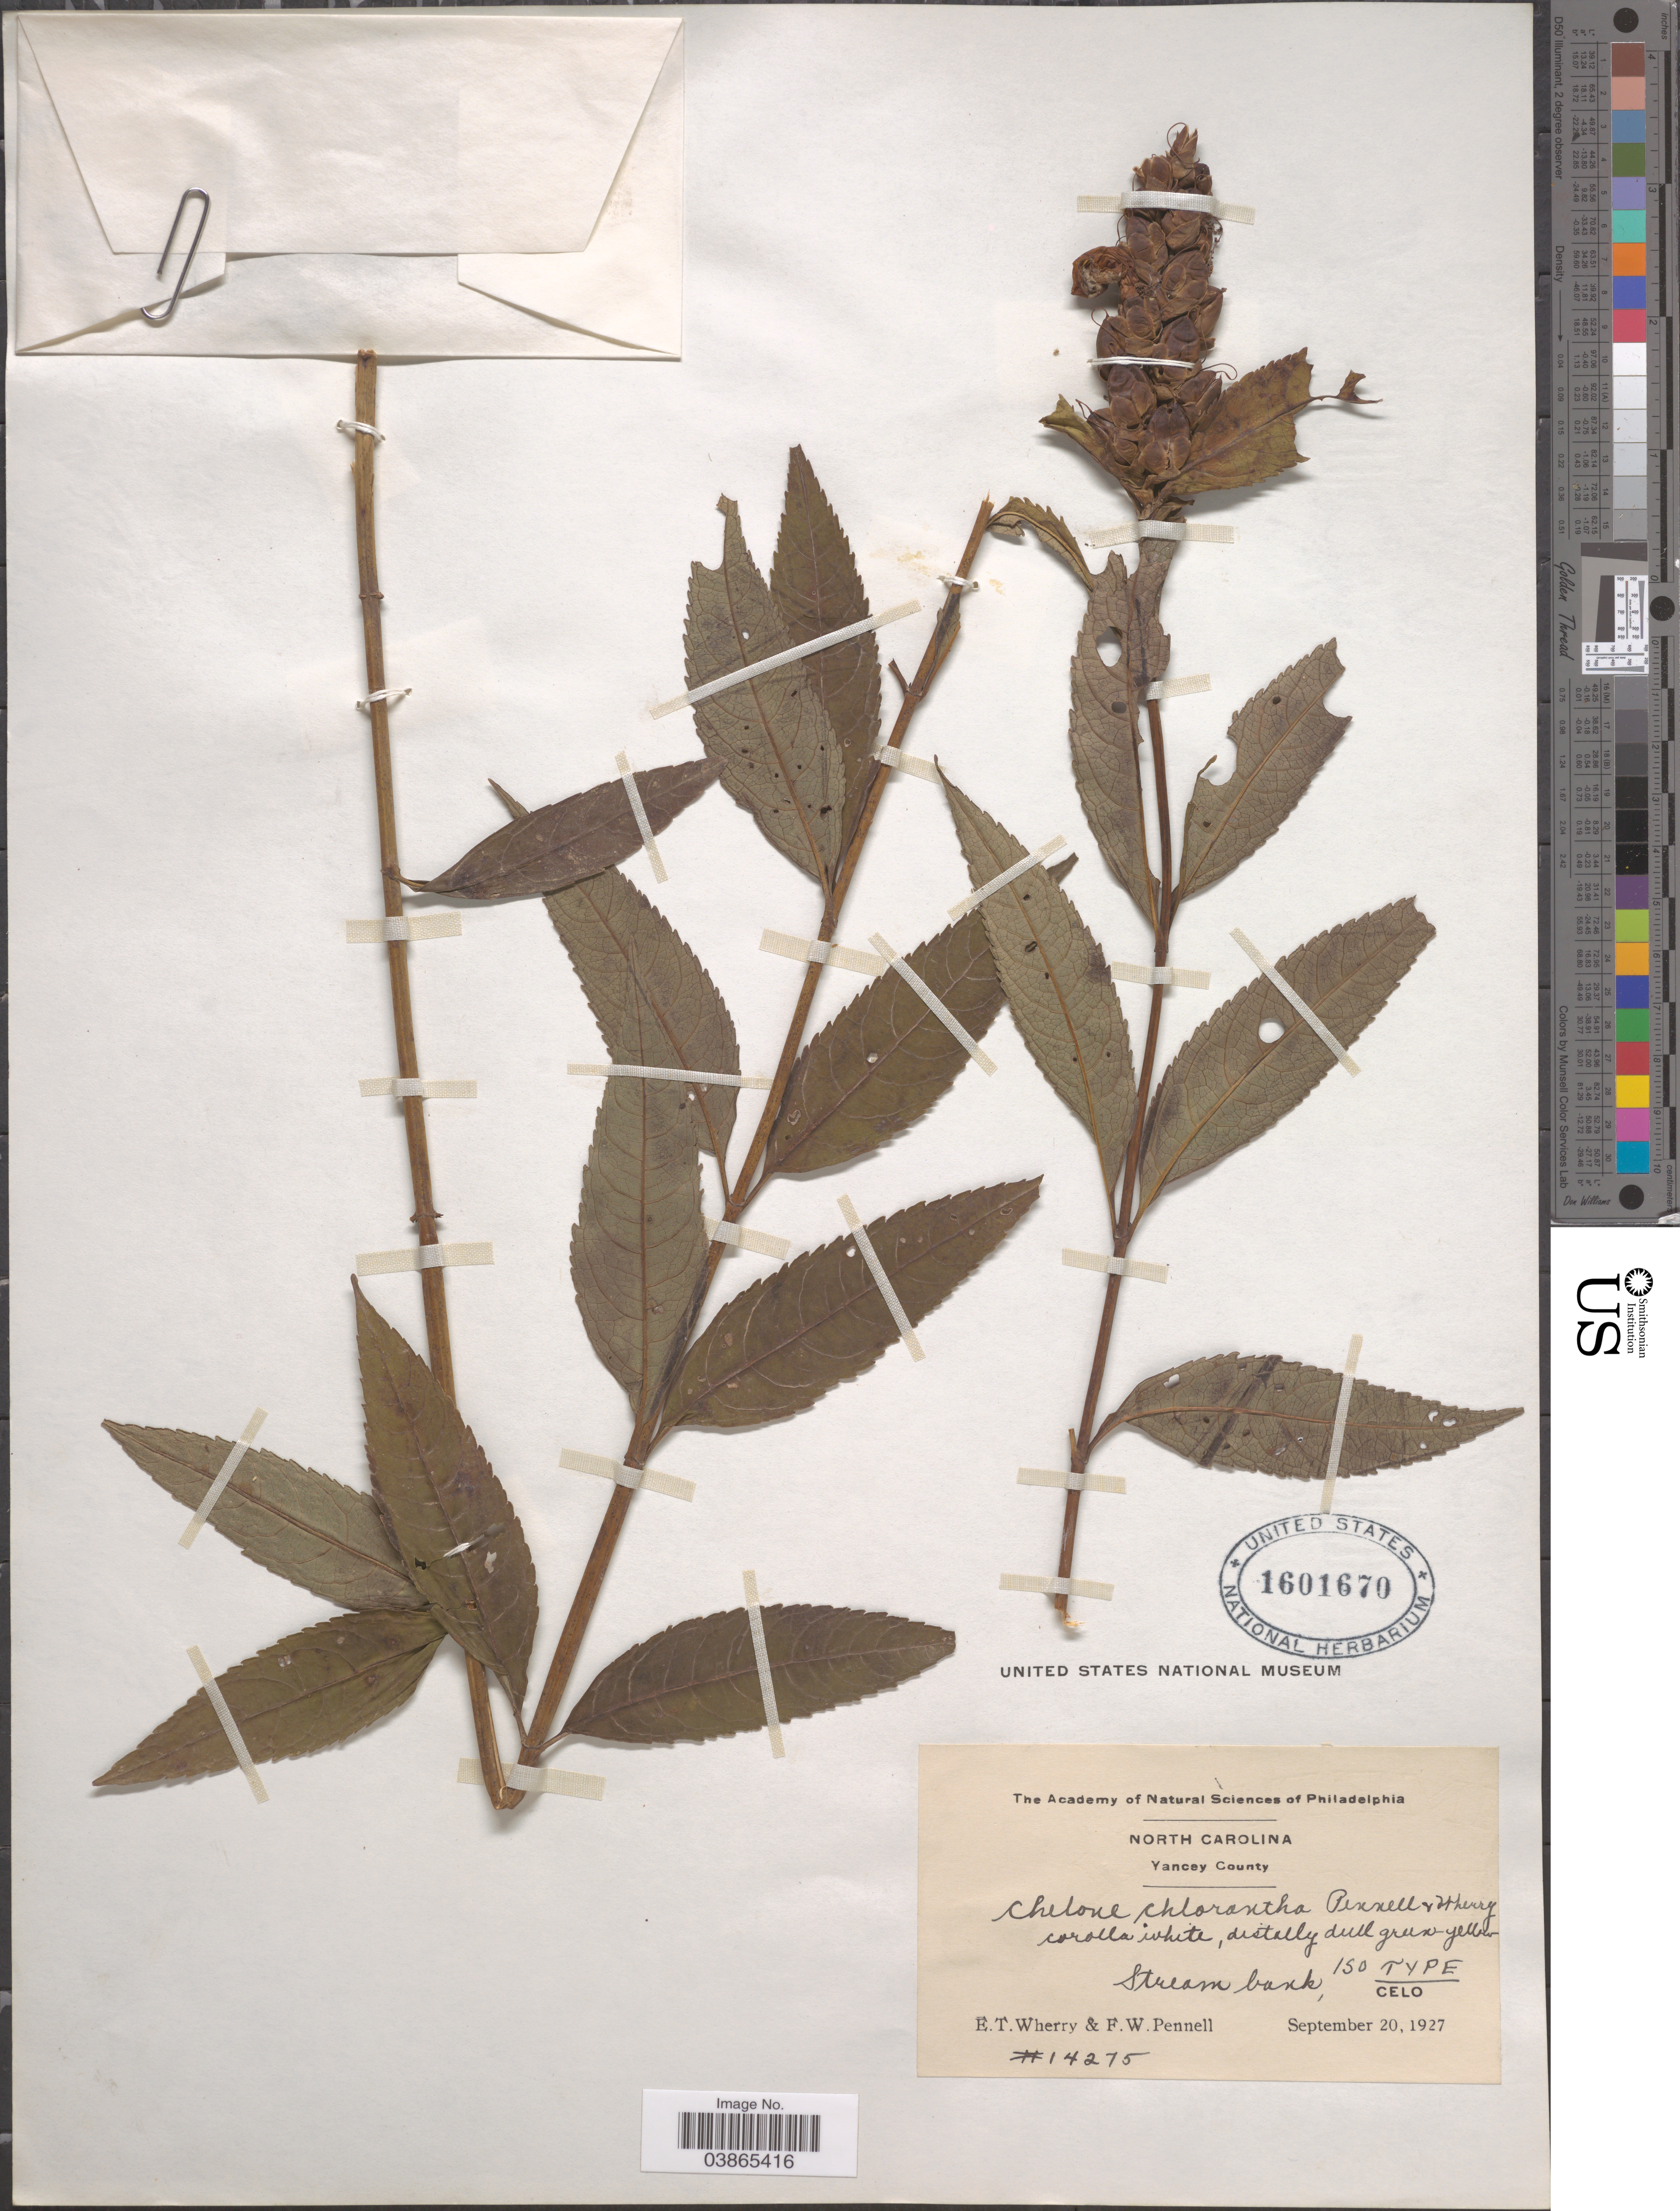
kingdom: Plantae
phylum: Tracheophyta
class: Magnoliopsida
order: Lamiales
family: Plantaginaceae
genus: Chelone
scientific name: Chelone chlorantha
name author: Pennell & Wherry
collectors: E. T. Wherry & F. W. Pennell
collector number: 14275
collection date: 1927-09-20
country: United States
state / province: North Carolina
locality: Yancey County. Stream bank. Celo.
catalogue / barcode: US 1601670